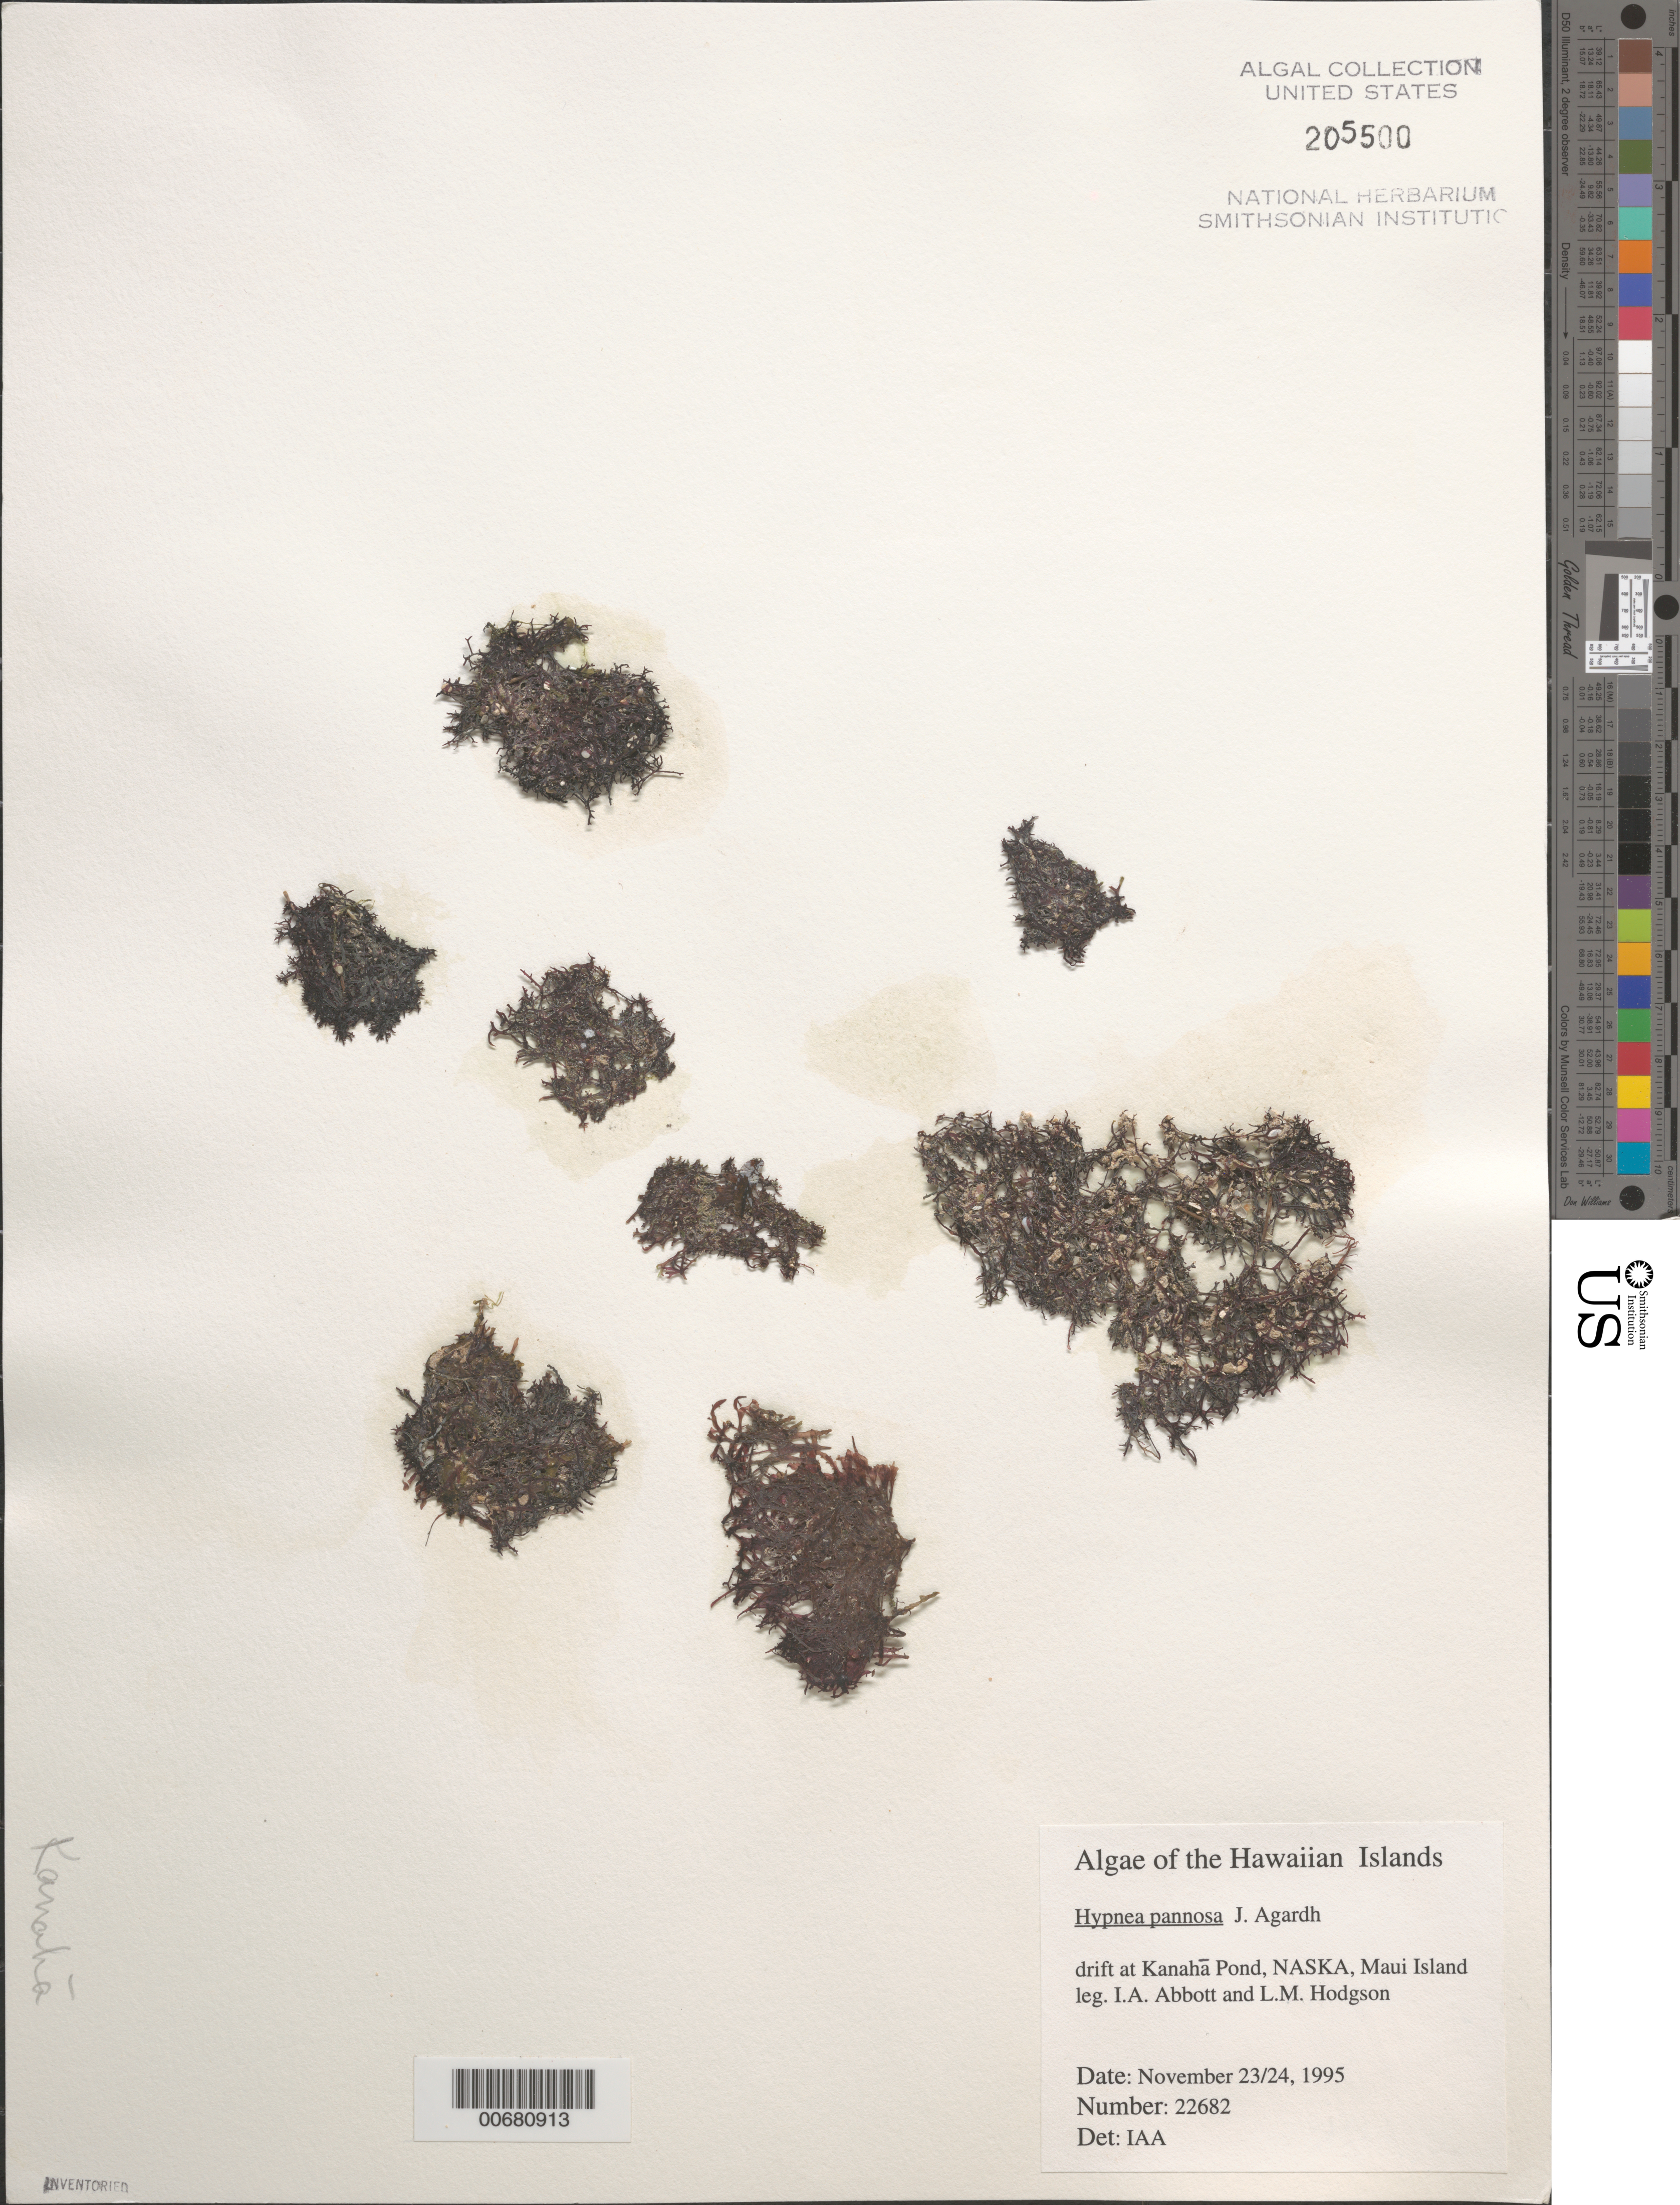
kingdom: Plantae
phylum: Rhodophyta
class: Florideophyceae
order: Gigartinales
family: Cystocloniaceae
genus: Hypnea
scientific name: Hypnea pannosa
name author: J. Agardh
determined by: Abbott, Isabella A.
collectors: I. A. Abbott & L. M. Hodgson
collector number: IAA 22682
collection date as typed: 23 Nov 1995 and 24 Nov 1995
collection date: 1995-11-23,1995-11-24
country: United States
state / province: Hawaii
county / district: Maui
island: Maui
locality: Kanaha Pond, NASKA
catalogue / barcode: US 205500